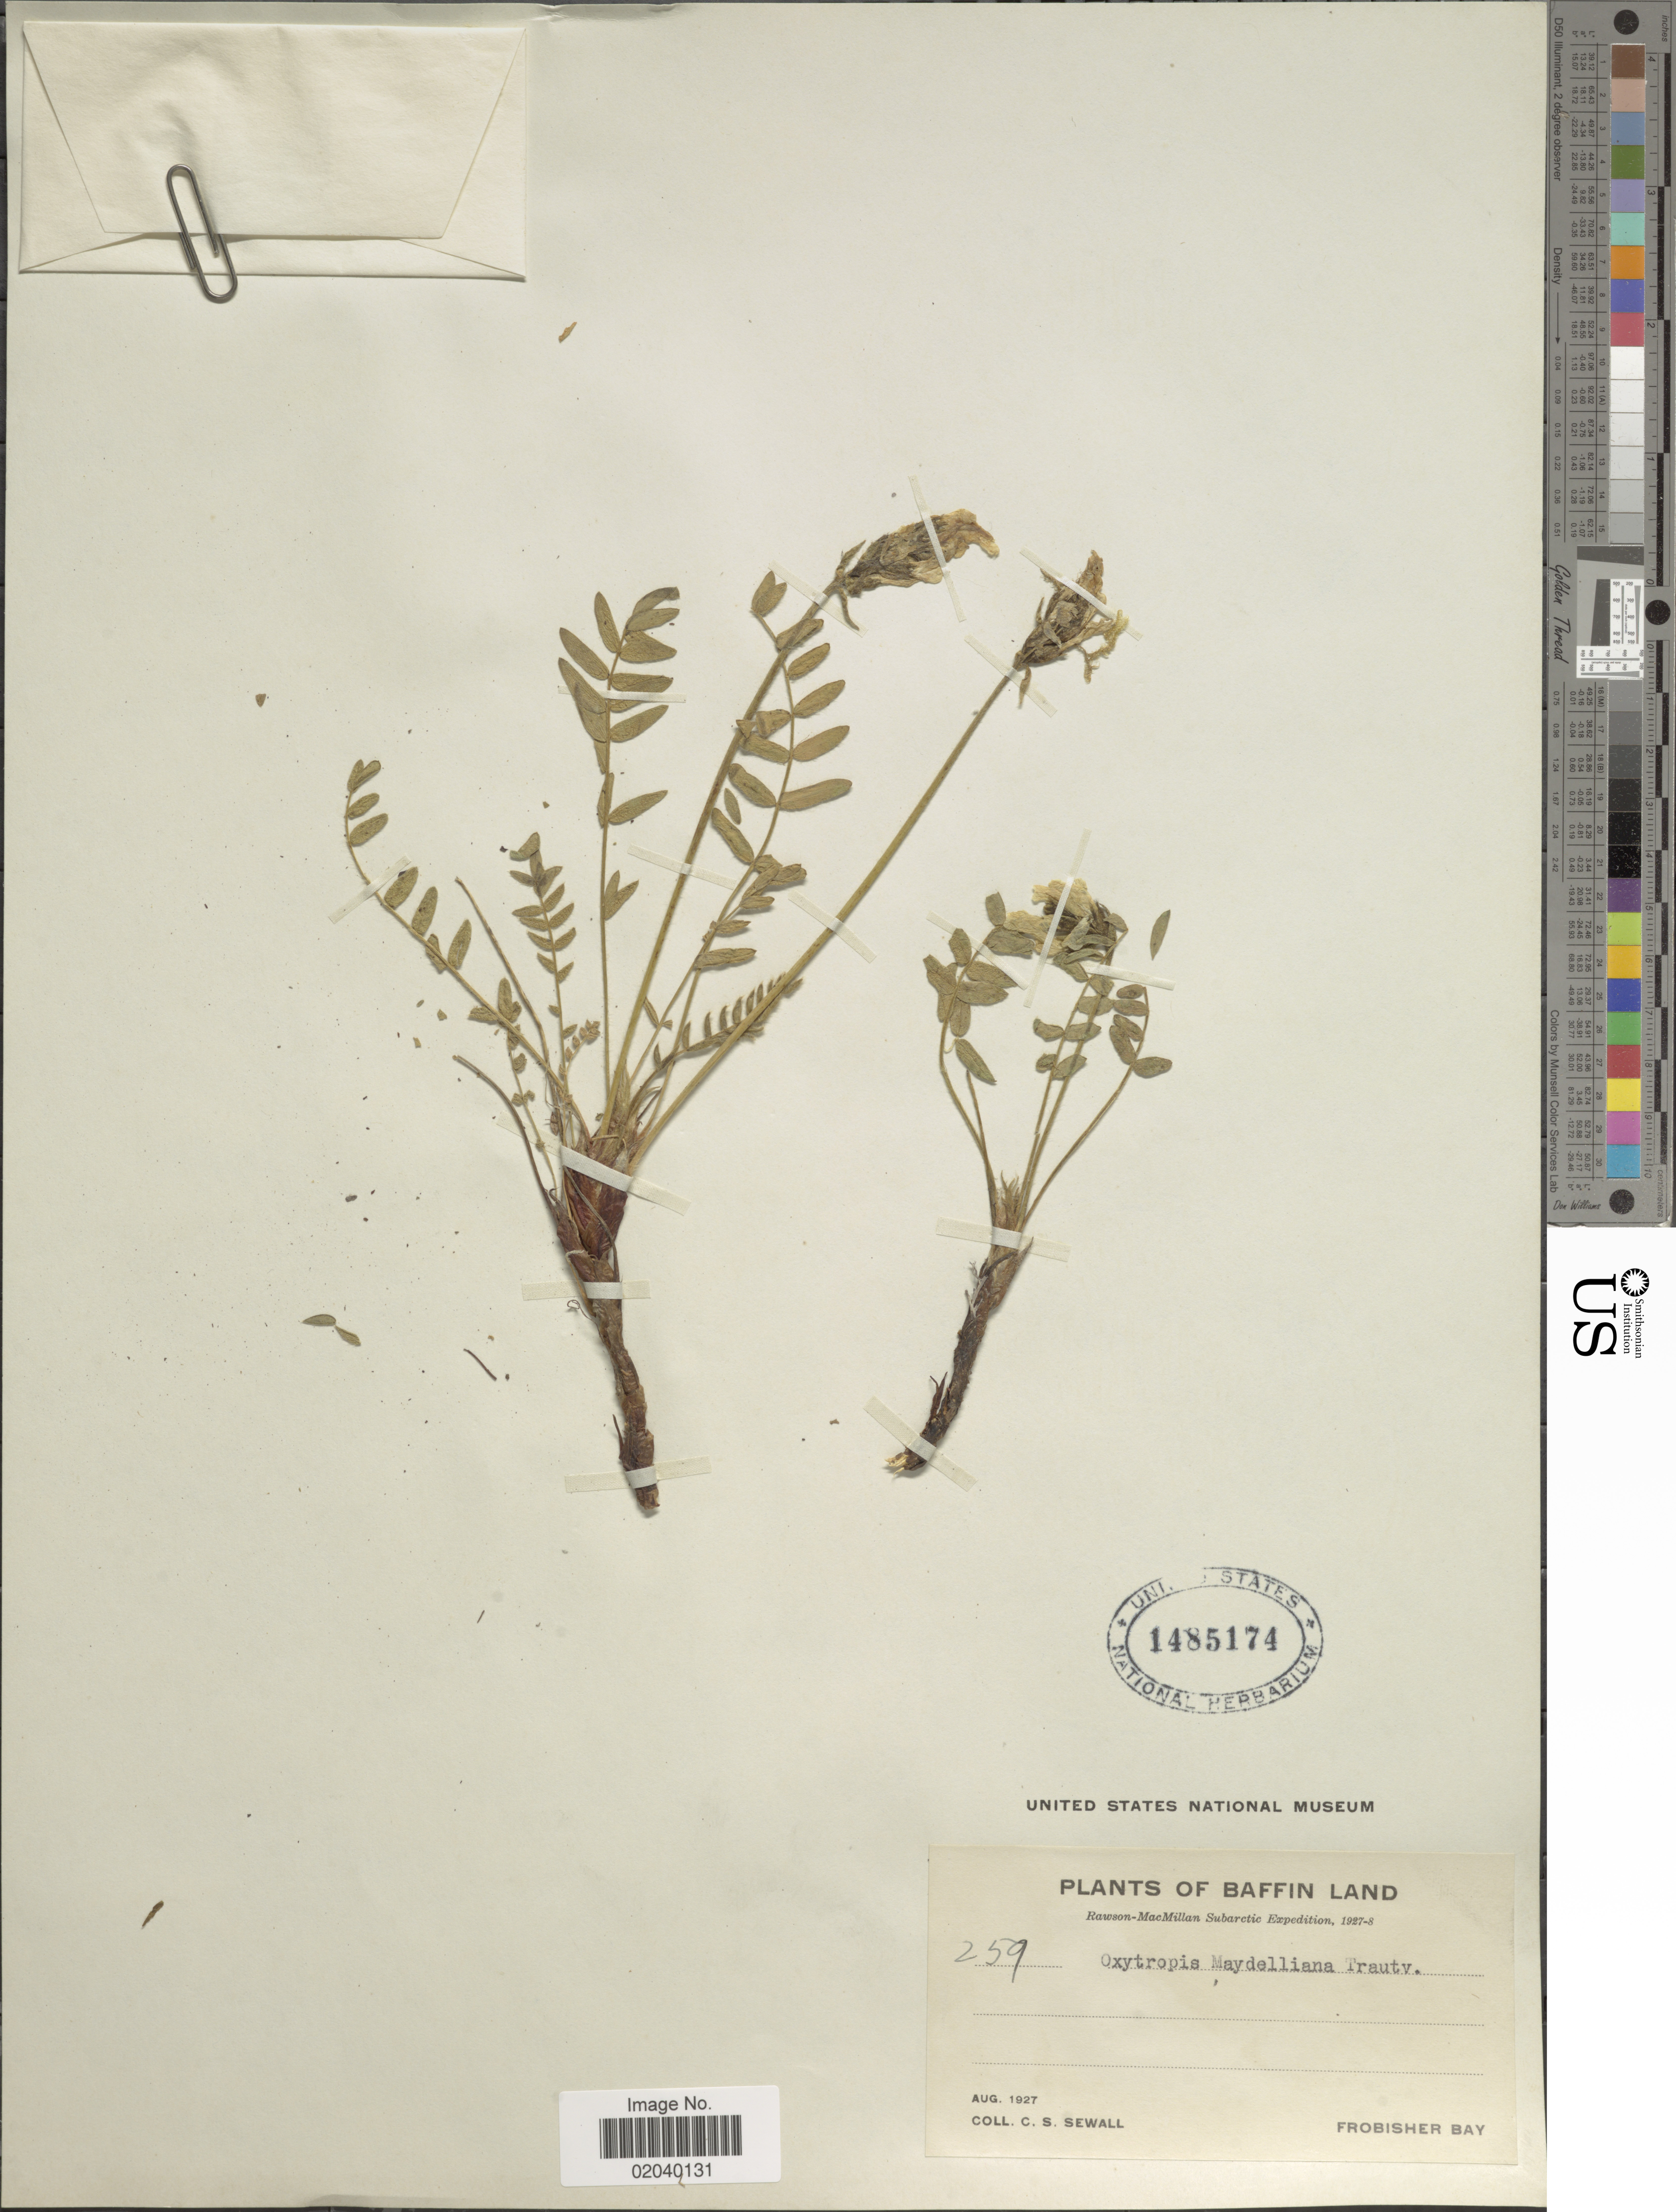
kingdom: Plantae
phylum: Tracheophyta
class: Magnoliopsida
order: Fabales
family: Fabaceae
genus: Oxytropis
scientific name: Oxytropis maydelliana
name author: Trautv.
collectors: C. Sewall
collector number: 259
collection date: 1927-08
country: Canada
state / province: Nunavut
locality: Baffin Land, Frobisher Bay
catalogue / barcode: US 1485174